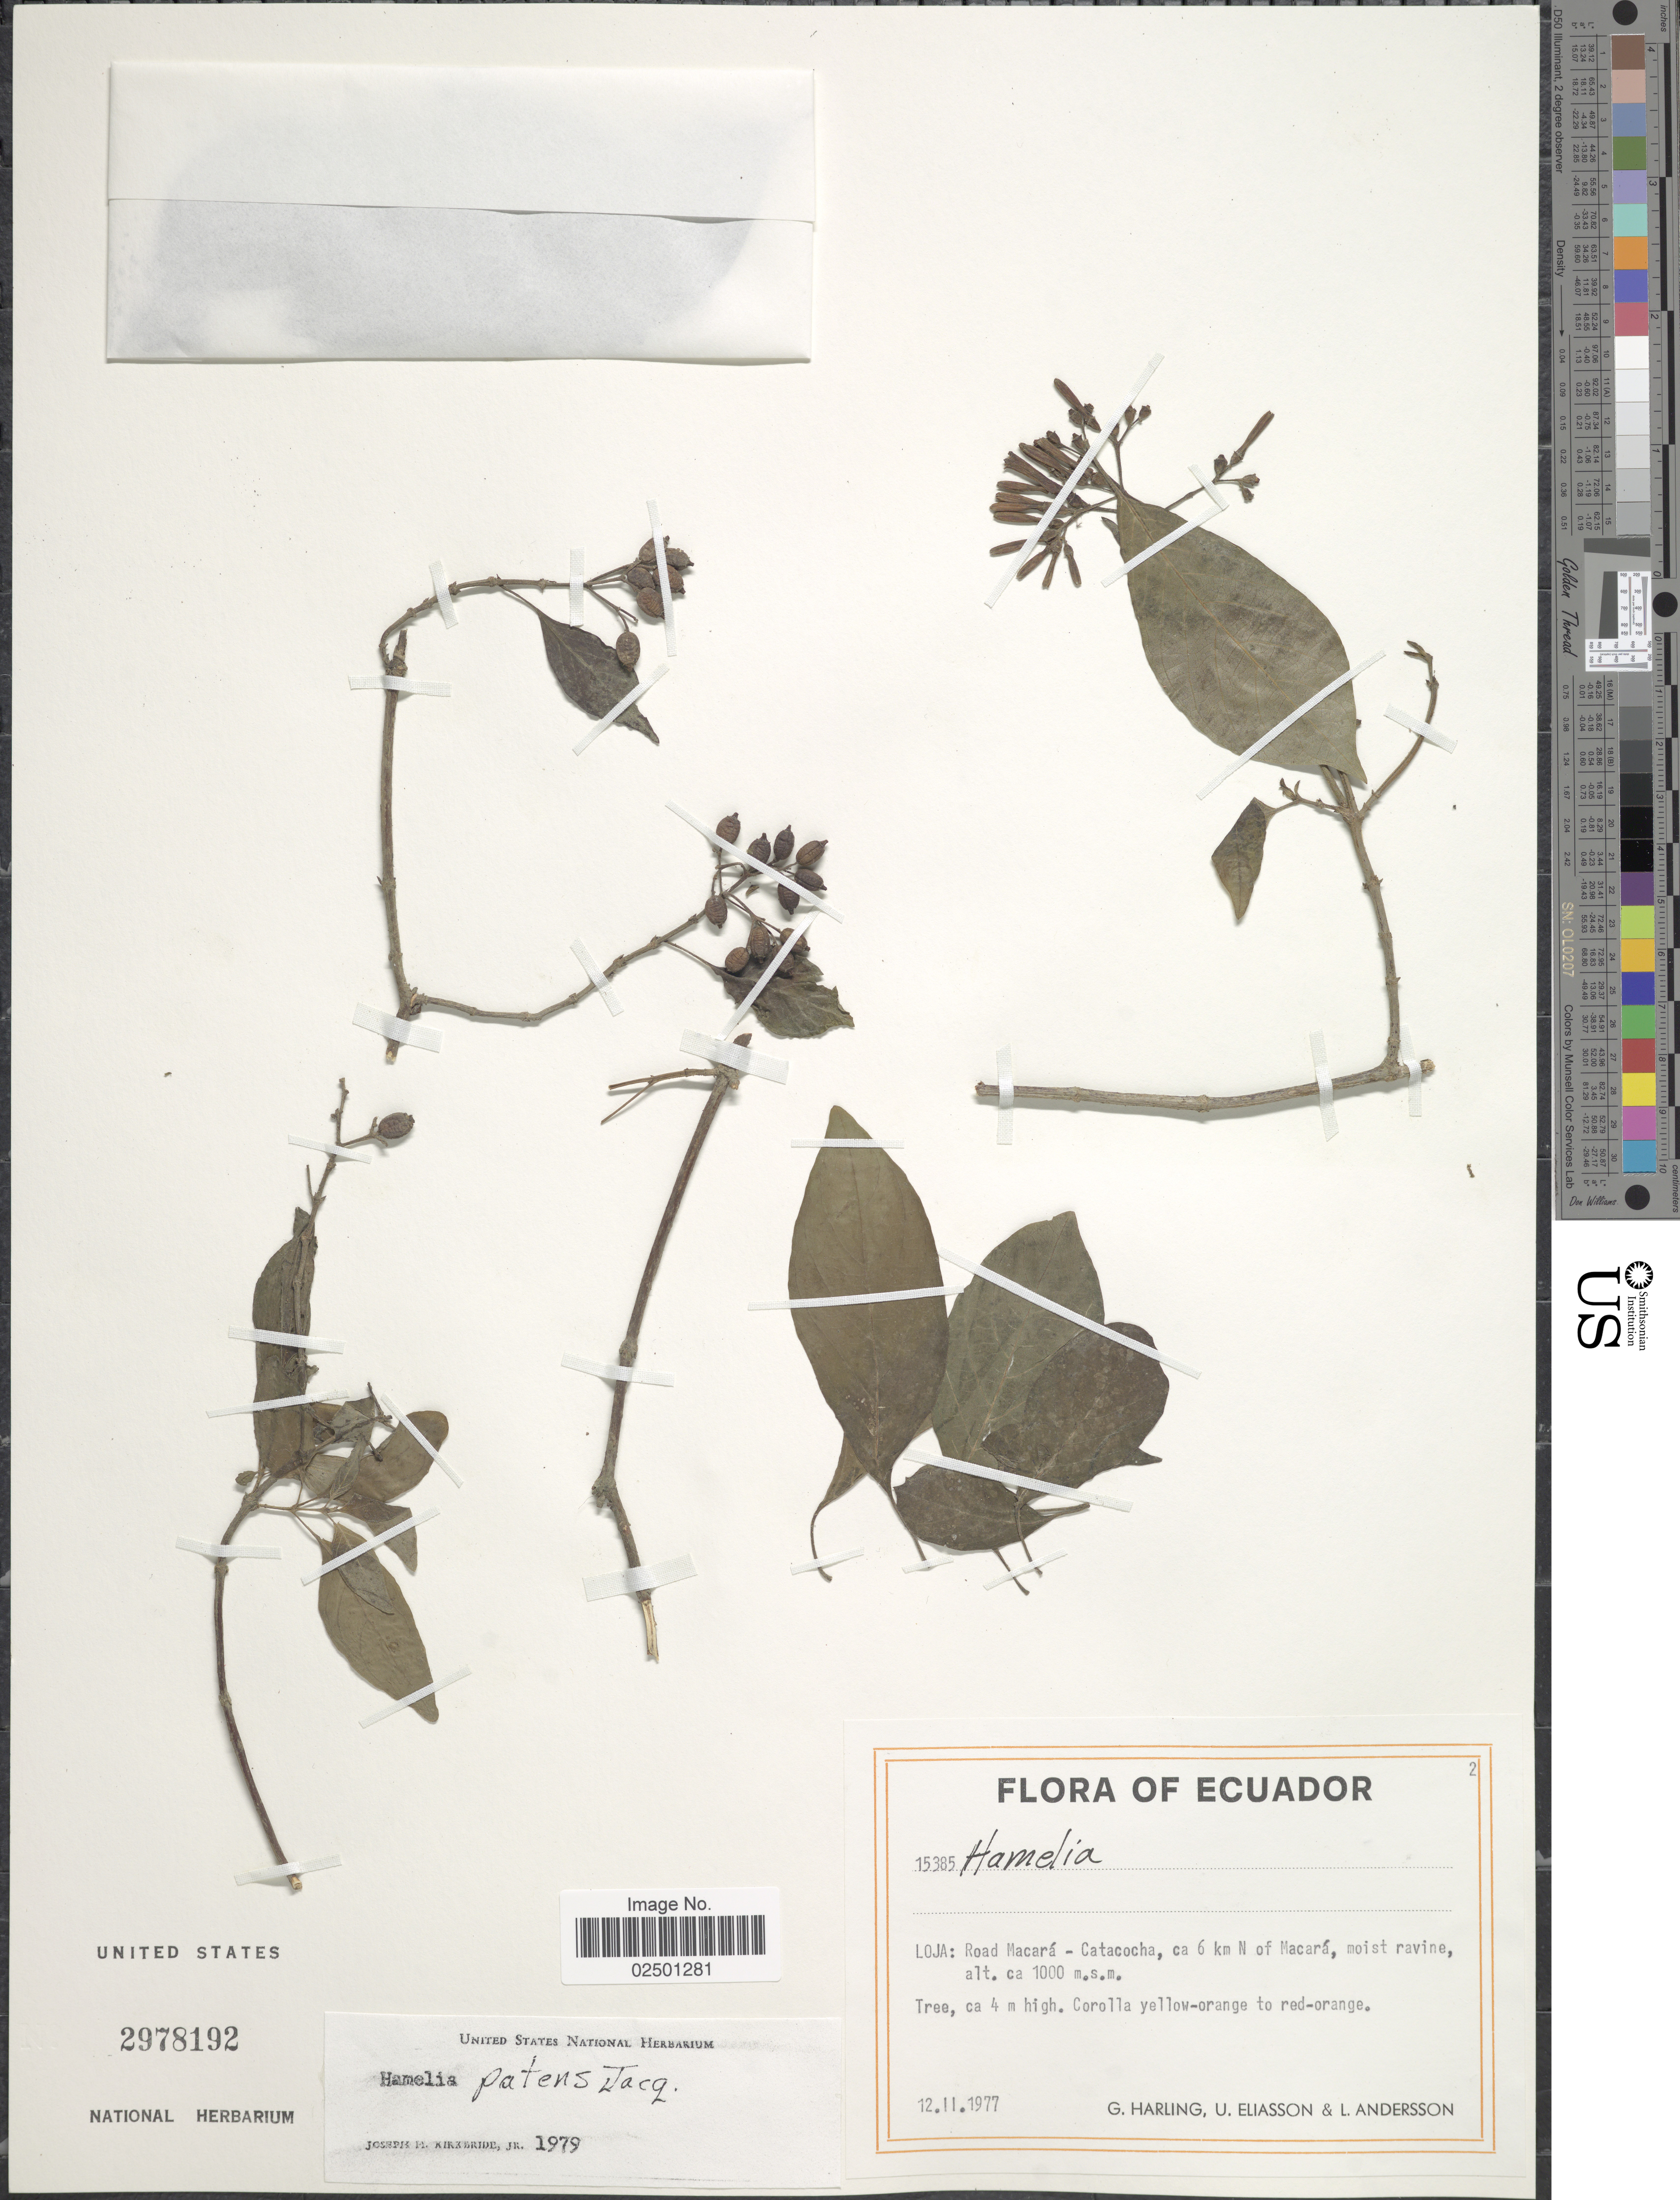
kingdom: Plantae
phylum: Tracheophyta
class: Magnoliopsida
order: Gentianales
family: Rubiaceae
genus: Hamelia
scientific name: Hamelia patens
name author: Jacq.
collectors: G. Harling, U. Eliasson & L. Andersson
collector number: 15385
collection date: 1977-02-12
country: Ecuador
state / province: Loja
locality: Road Macara - Catacocha, ca 6 km N of Macara.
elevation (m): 1000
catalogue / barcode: US 2978192